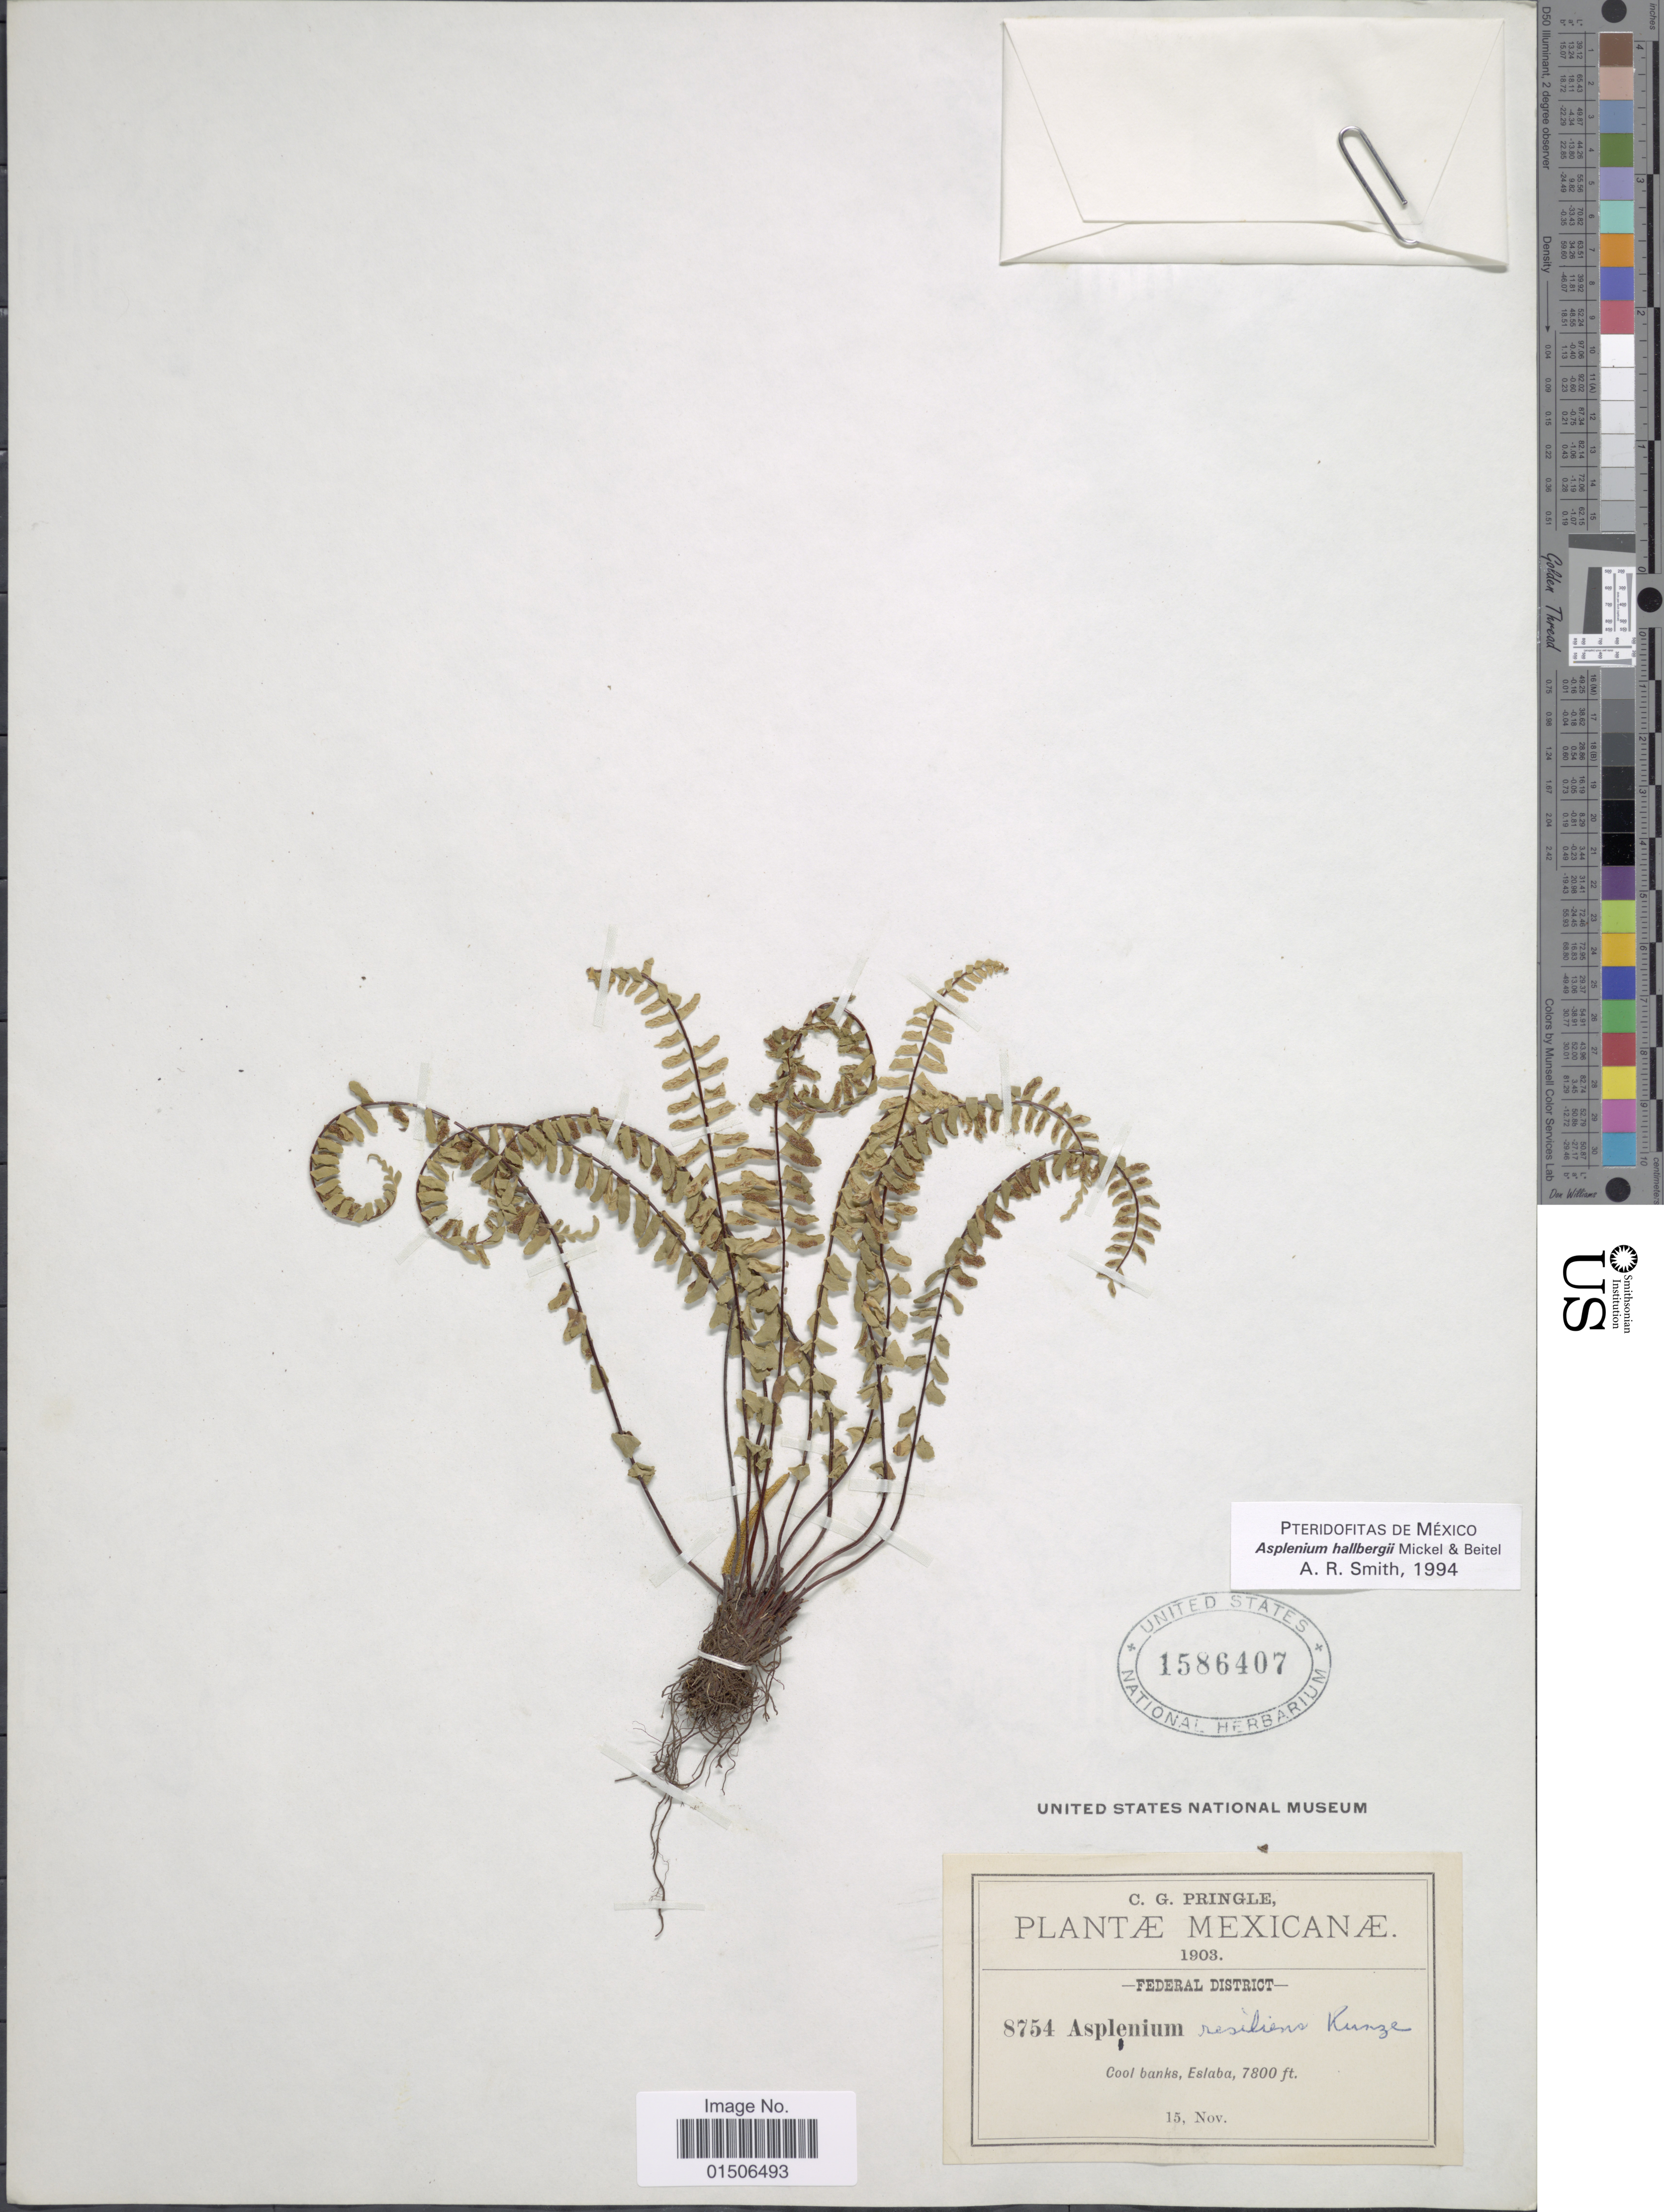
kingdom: Plantae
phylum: Tracheophyta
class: Polypodiopsida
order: Polypodiales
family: Aspleniaceae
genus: Asplenium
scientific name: Asplenium hallbergii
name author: Mickel & Beitel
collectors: C. G. Pringle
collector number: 8754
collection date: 1903-11-15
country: Mexico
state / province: México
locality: Federal District, Cool banks, Eslaba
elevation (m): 2377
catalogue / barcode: US 1586407